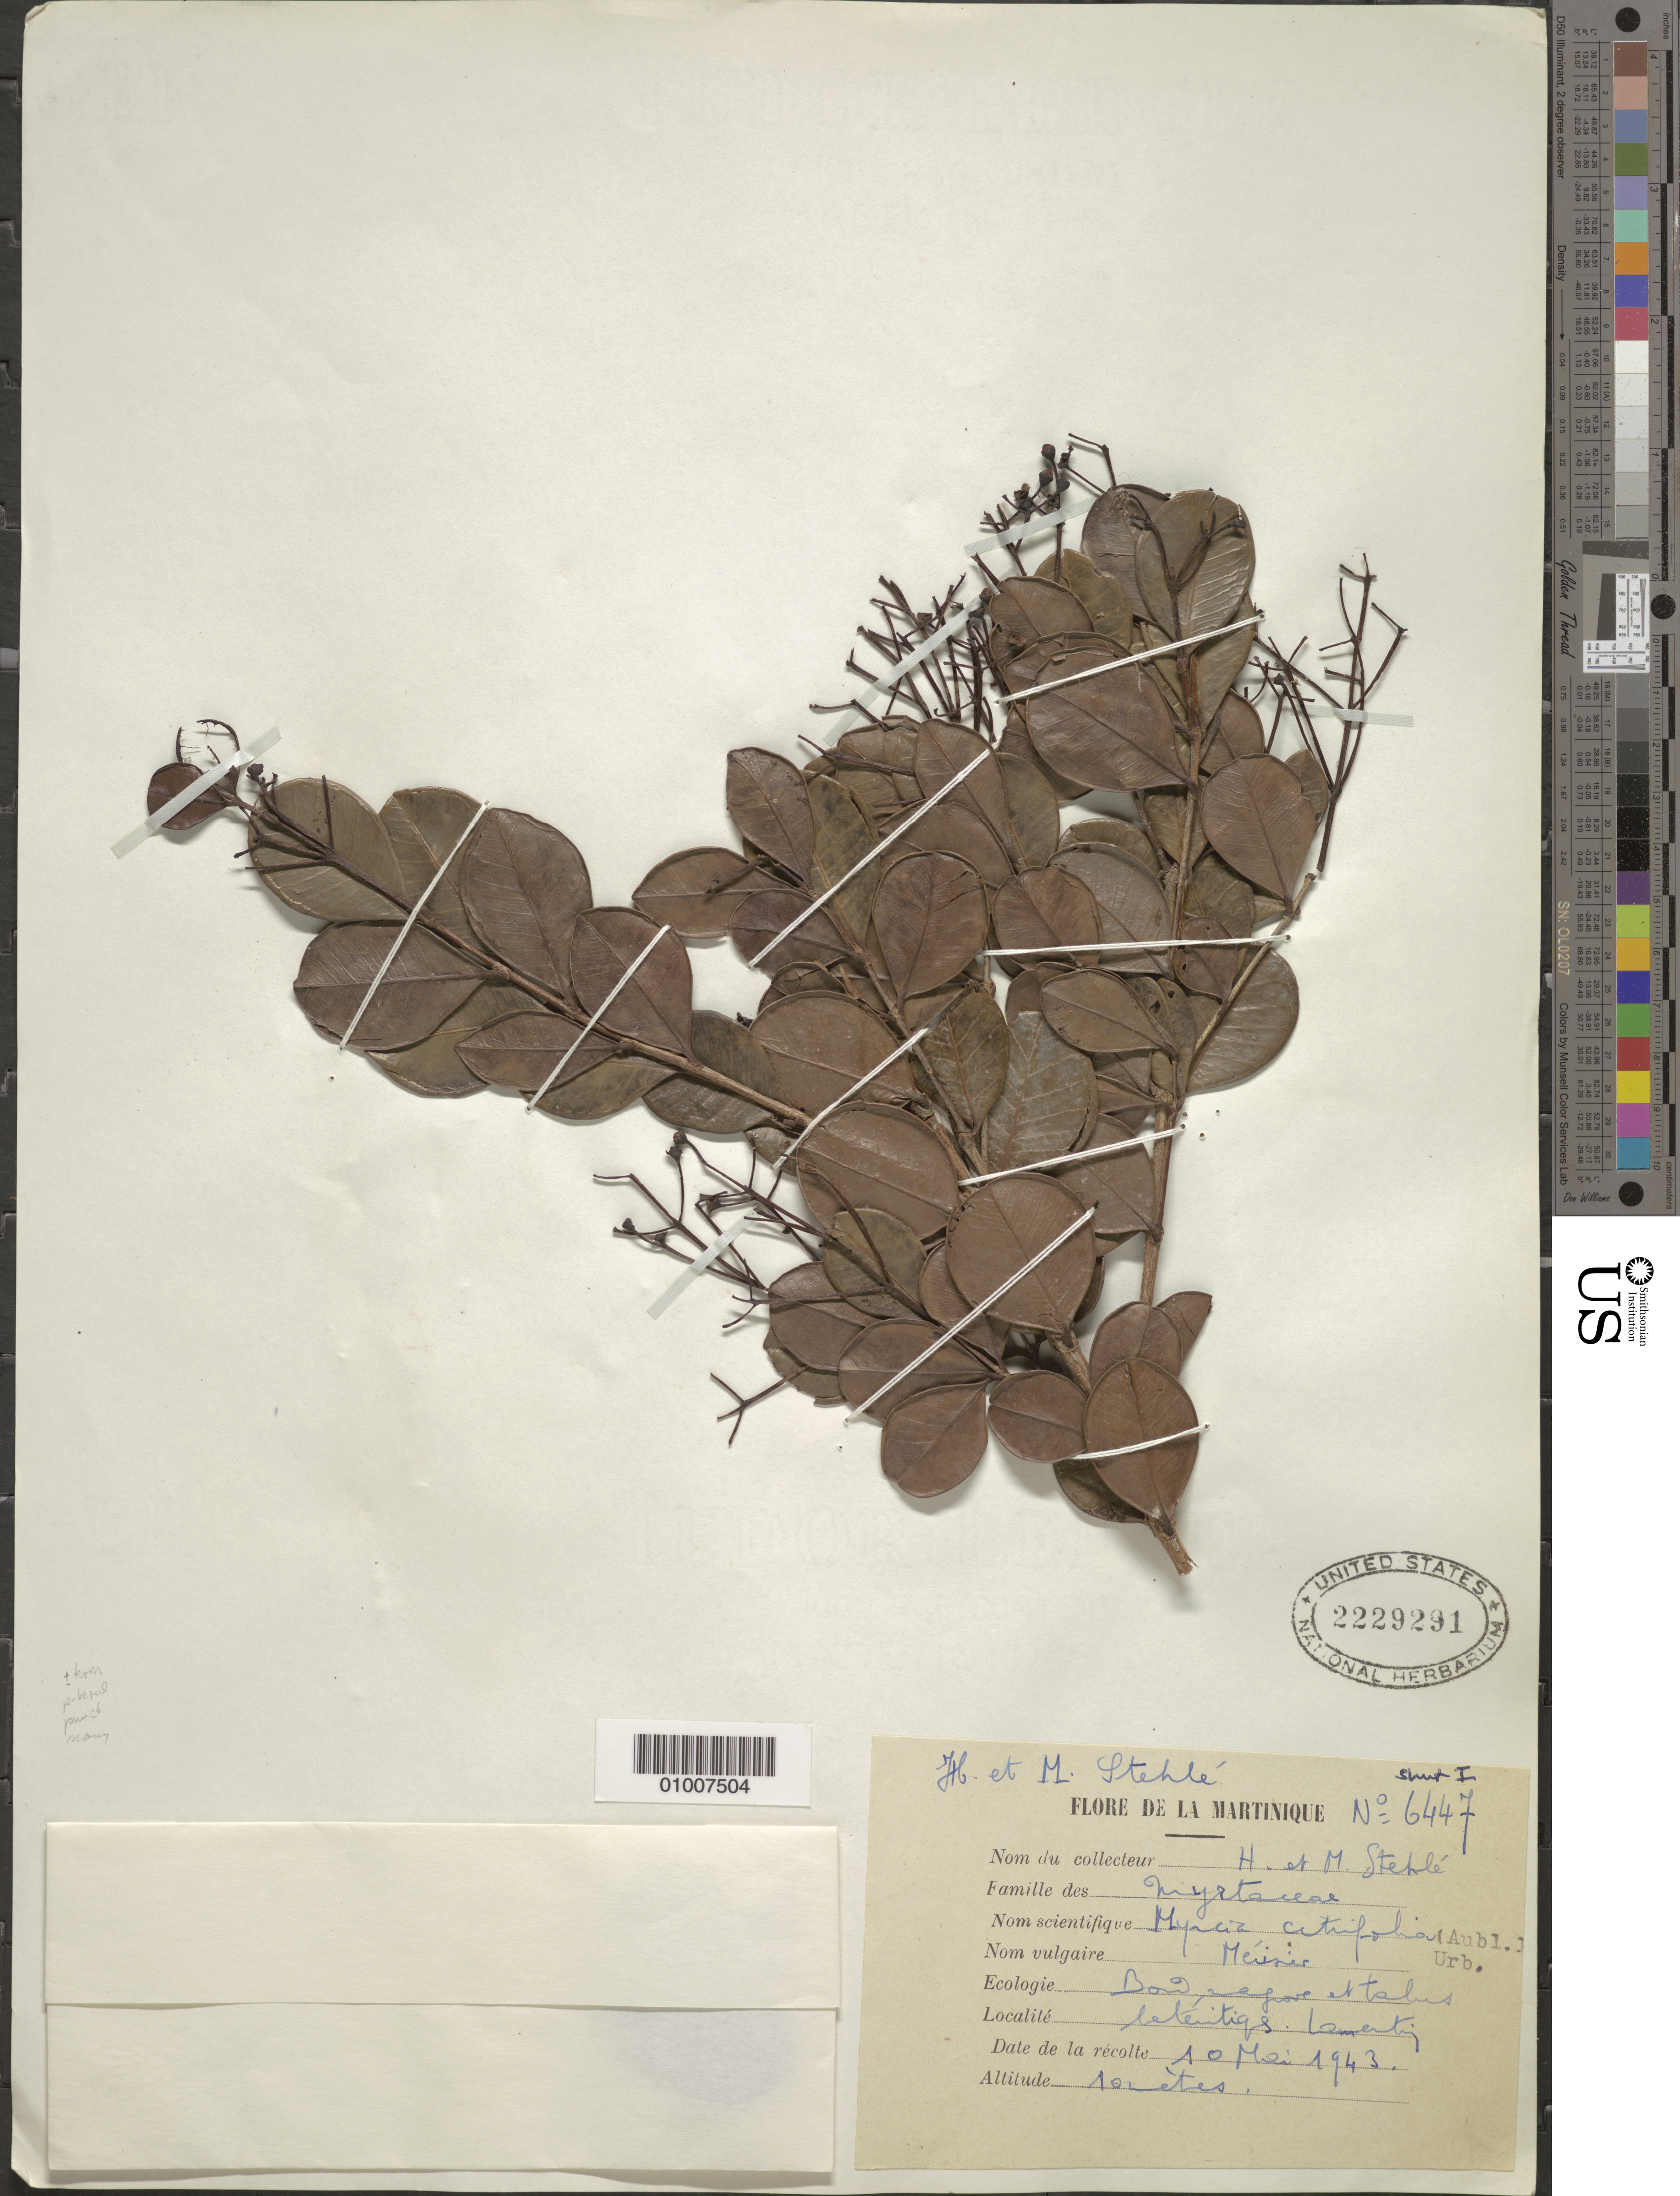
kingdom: Plantae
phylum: Tracheophyta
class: Magnoliopsida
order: Myrtales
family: Myrtaceae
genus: Myrcia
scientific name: Myrcia citrifolia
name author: (Aubl.) Urb.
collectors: H. Stehlé & M. Stehlé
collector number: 6447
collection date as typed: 10 May 1943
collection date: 1943-05-10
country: Martinique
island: Martinique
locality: Lamentin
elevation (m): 10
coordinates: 0 N, 0 E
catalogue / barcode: US 2229291